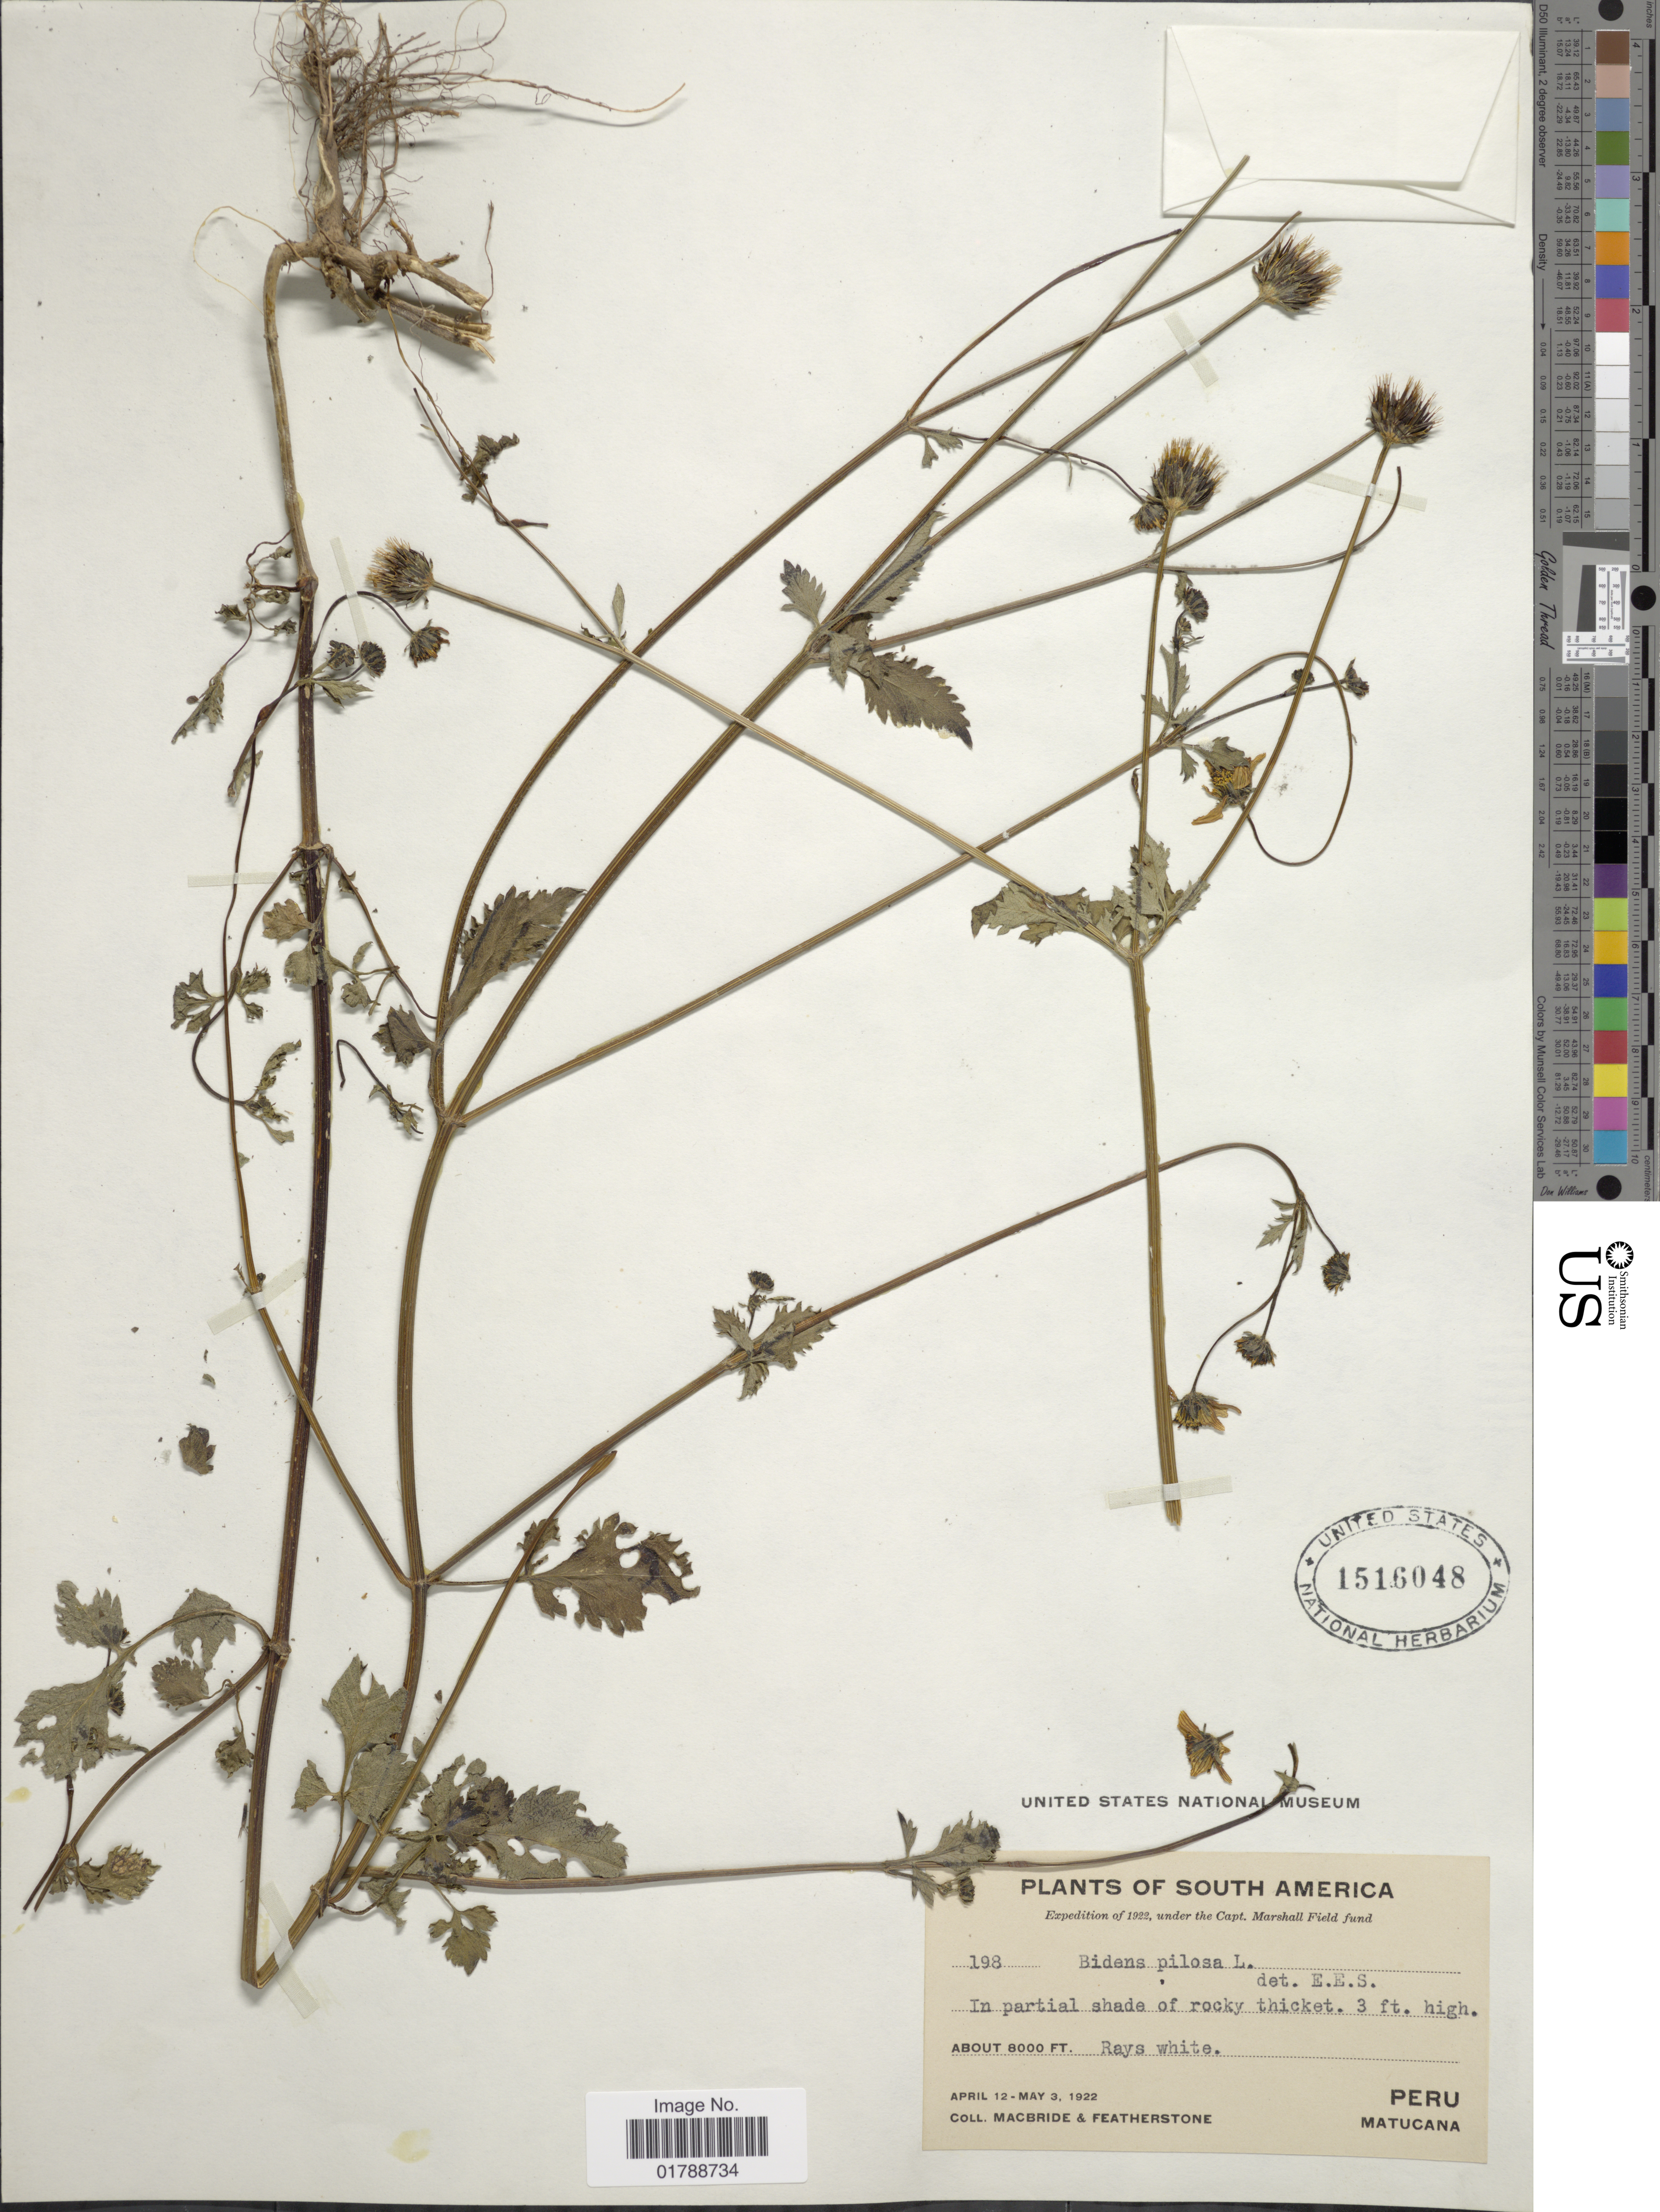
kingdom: Plantae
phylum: Tracheophyta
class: Magnoliopsida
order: Asterales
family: Asteraceae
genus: Bidens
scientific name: Bidens pilosa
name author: L.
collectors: Macbride, -- & -. Featherstone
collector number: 198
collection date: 1922-04-12/1922-05-03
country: Peru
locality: Matucana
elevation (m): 2438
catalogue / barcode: US 1516048